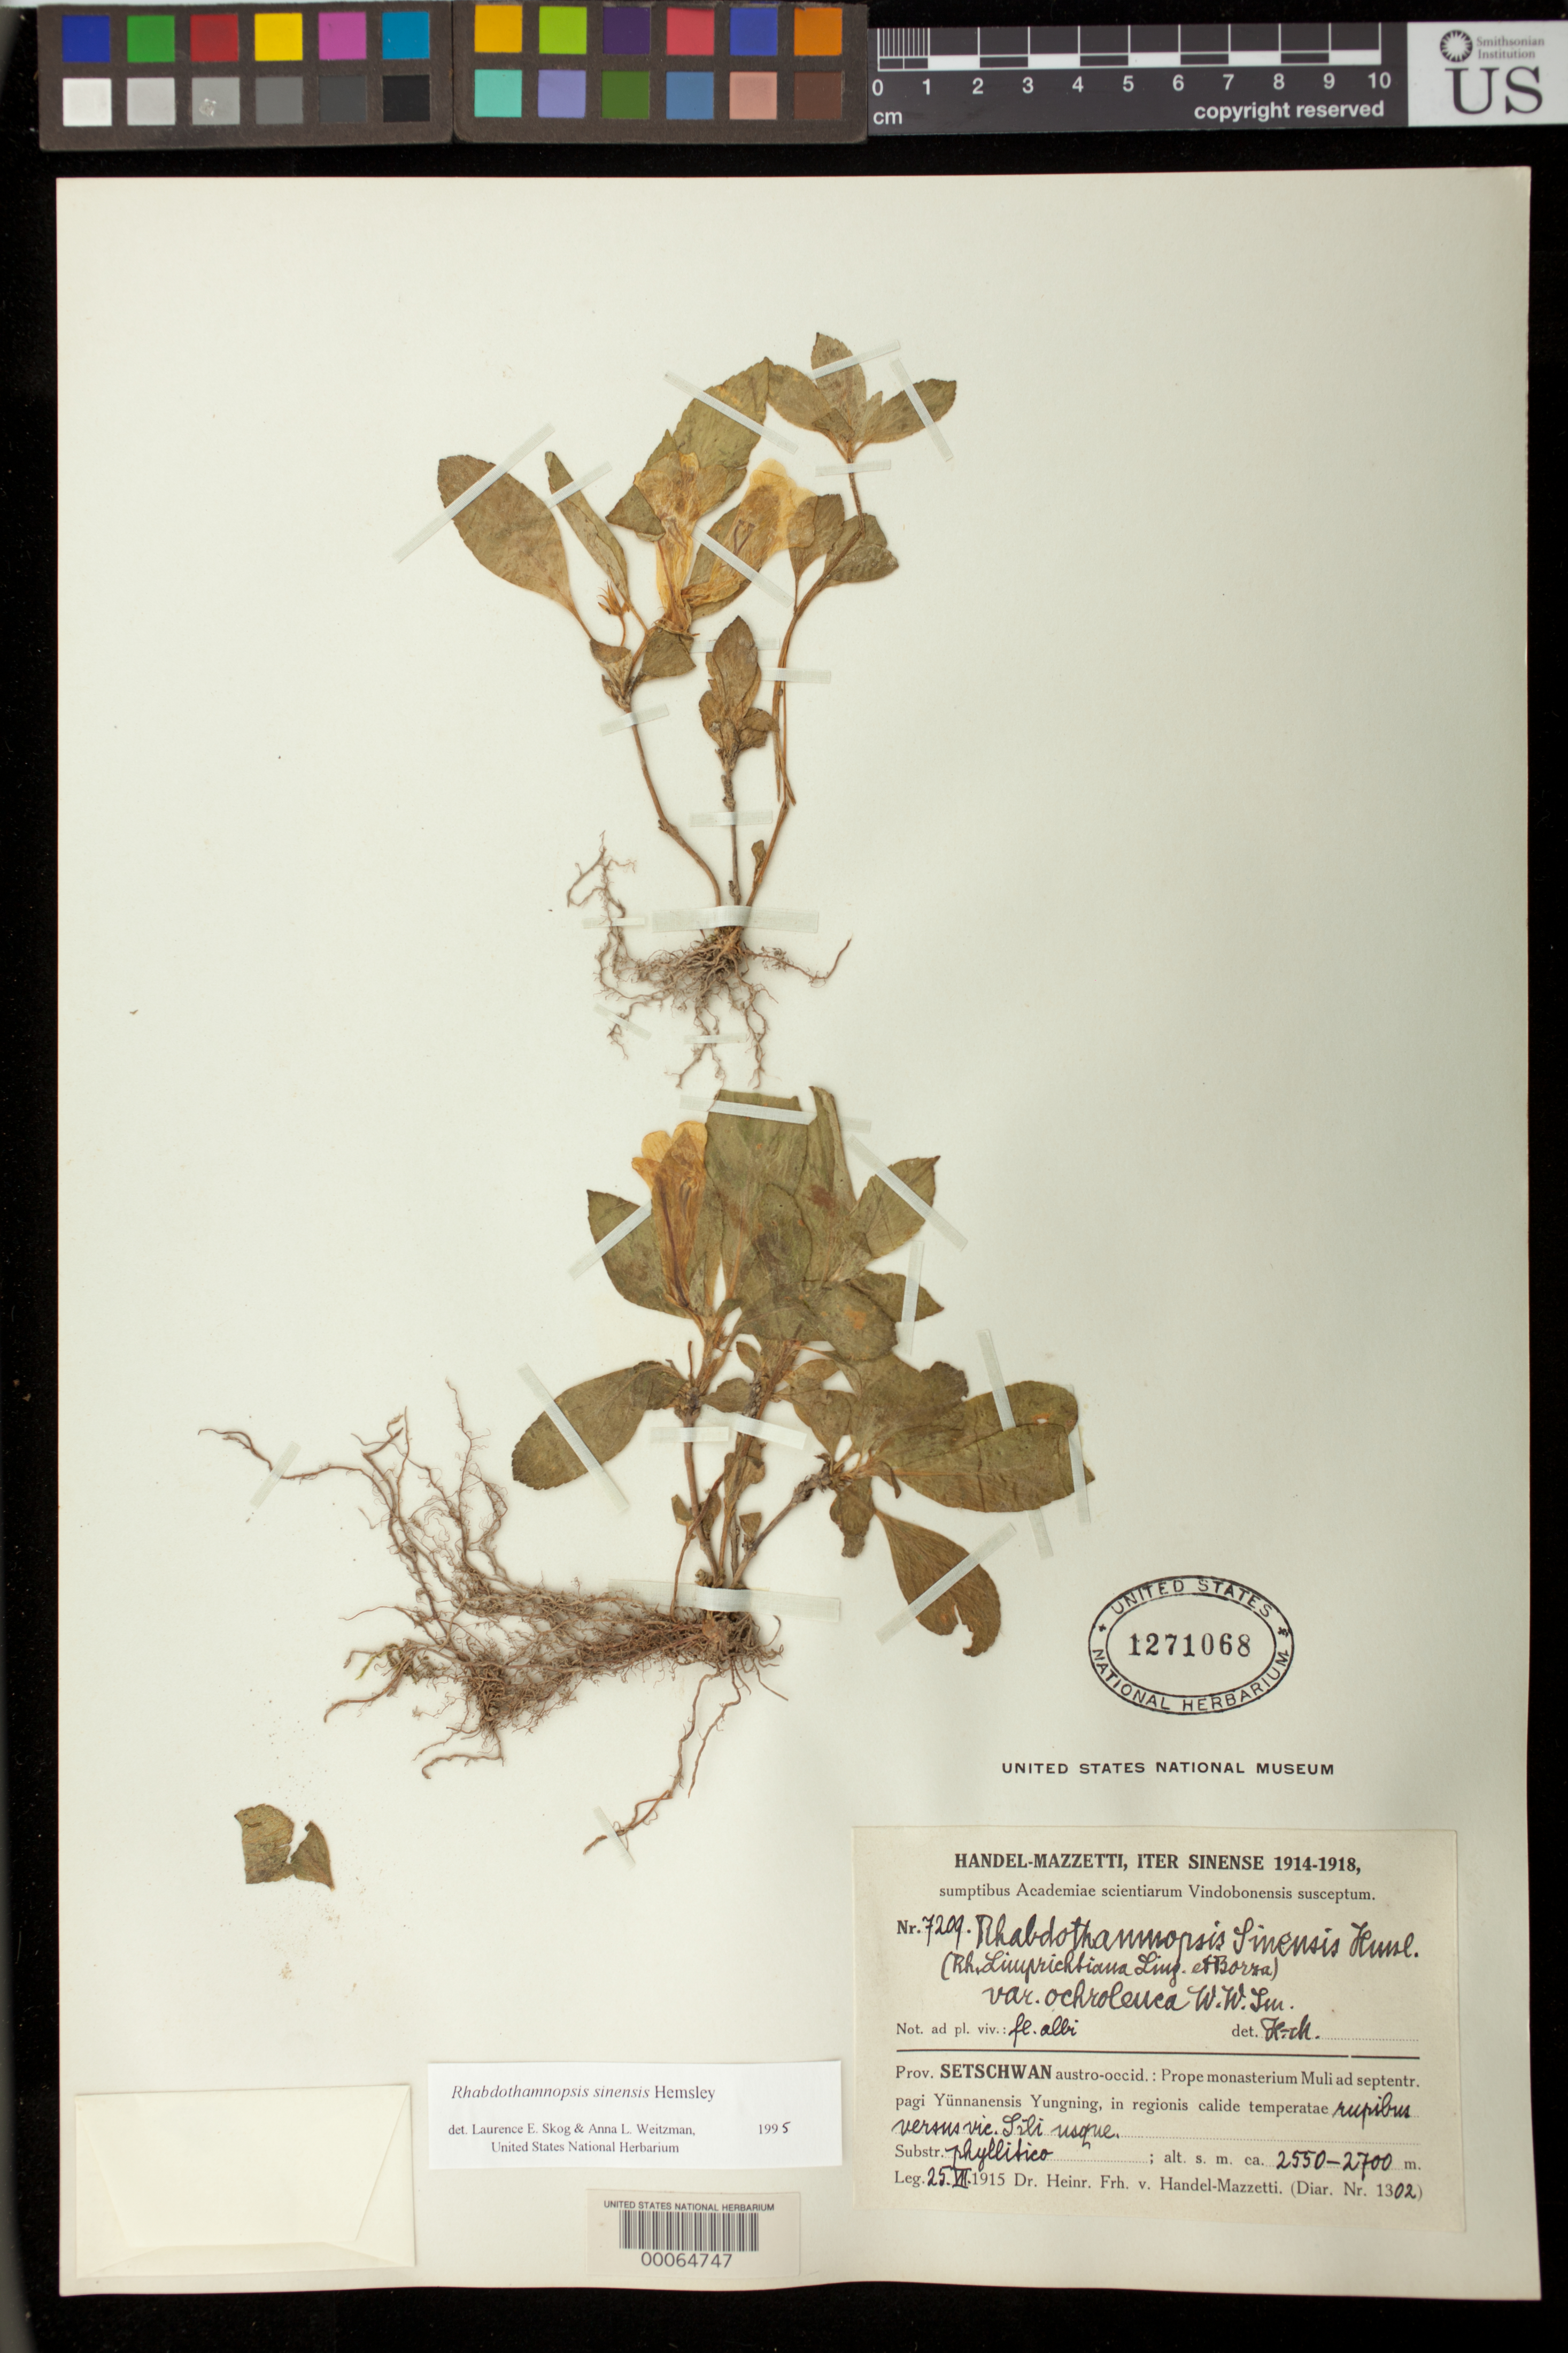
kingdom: Plantae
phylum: Tracheophyta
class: Magnoliopsida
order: Lamiales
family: Gesneriaceae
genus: Rhabdothamnopsis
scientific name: Rhabdothamnopsis sinensis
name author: Hemsl.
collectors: H. Handel-Mazzetti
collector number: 7209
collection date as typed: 25 Jul 1915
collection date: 1915-07-25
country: China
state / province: Sichuan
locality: Muli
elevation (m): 2550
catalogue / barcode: US 1271068